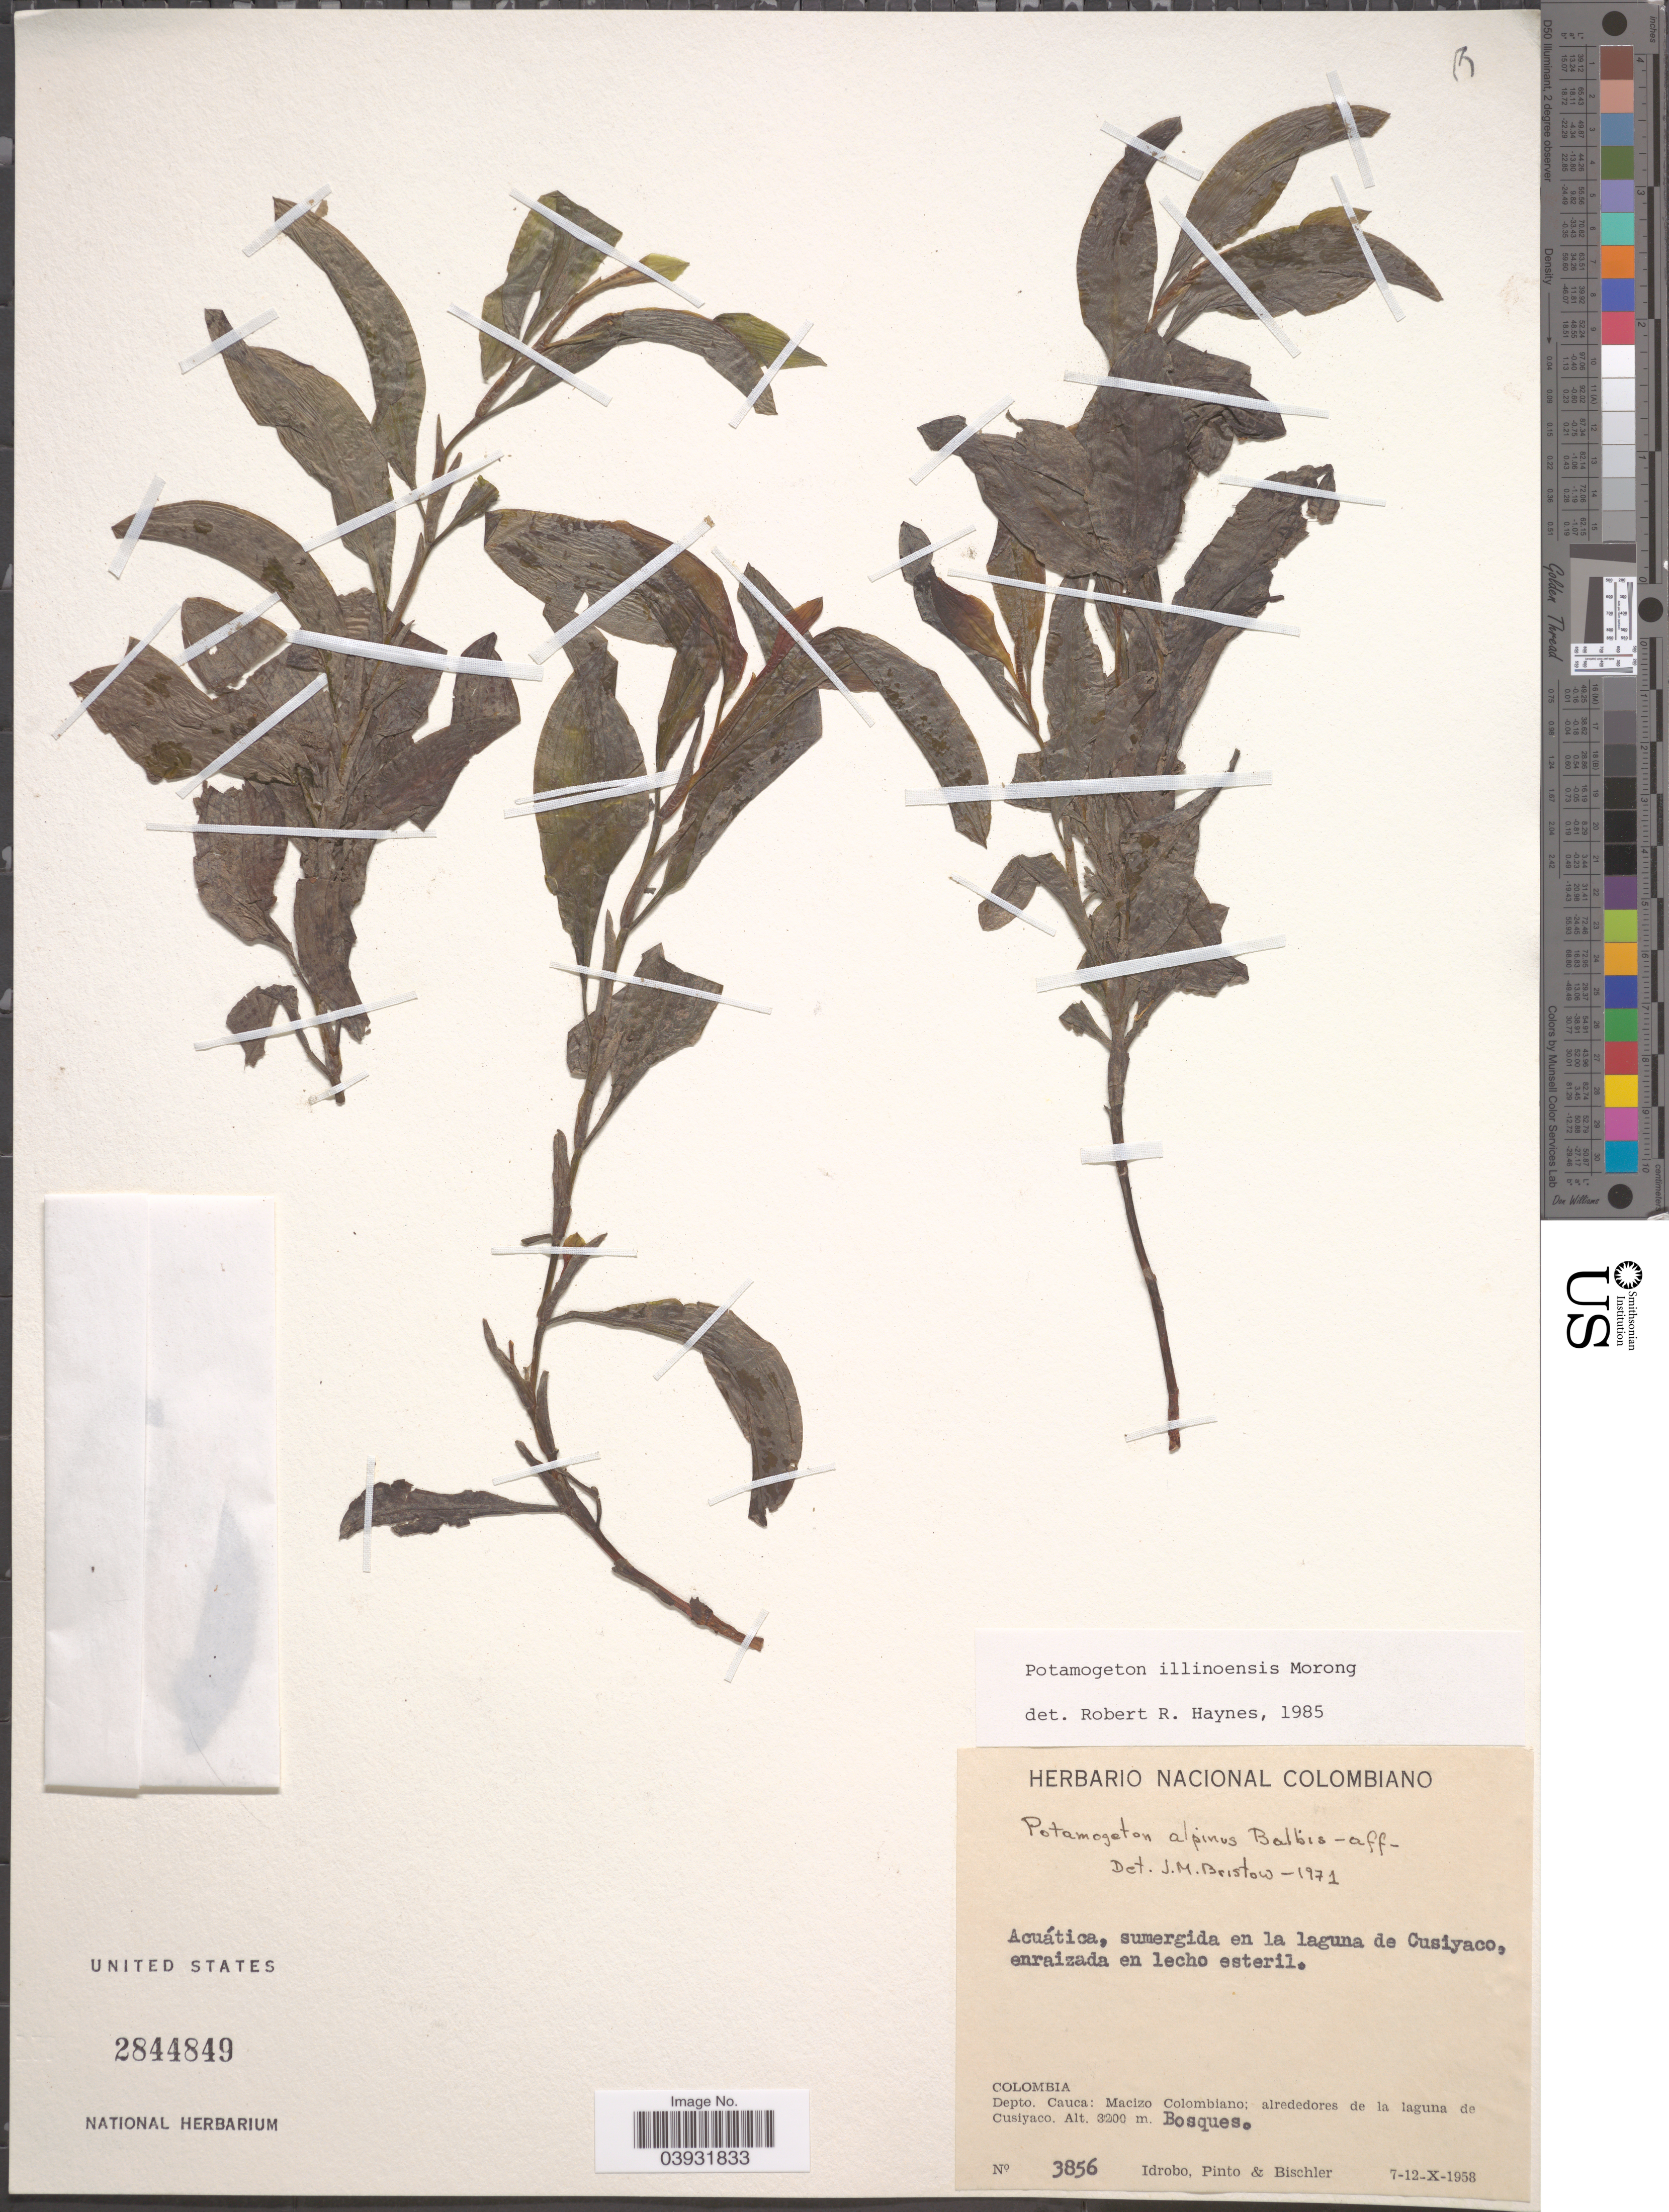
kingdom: Plantae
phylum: Tracheophyta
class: Liliopsida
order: Alismatales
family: Potamogetonaceae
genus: Potamogeton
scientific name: Potamogeton illinoensis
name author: Morong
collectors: -- Idrobo, Pinto, -- & -. Bischler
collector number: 3856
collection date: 1958-10-07/1958-10-12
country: Colombia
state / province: Cauca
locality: Laguna de Cusiyaco. Depto. Cauca: Macizo Colombiano; alrededores de la laguna de Cusiyaco.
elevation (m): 3200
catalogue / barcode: US 2844849